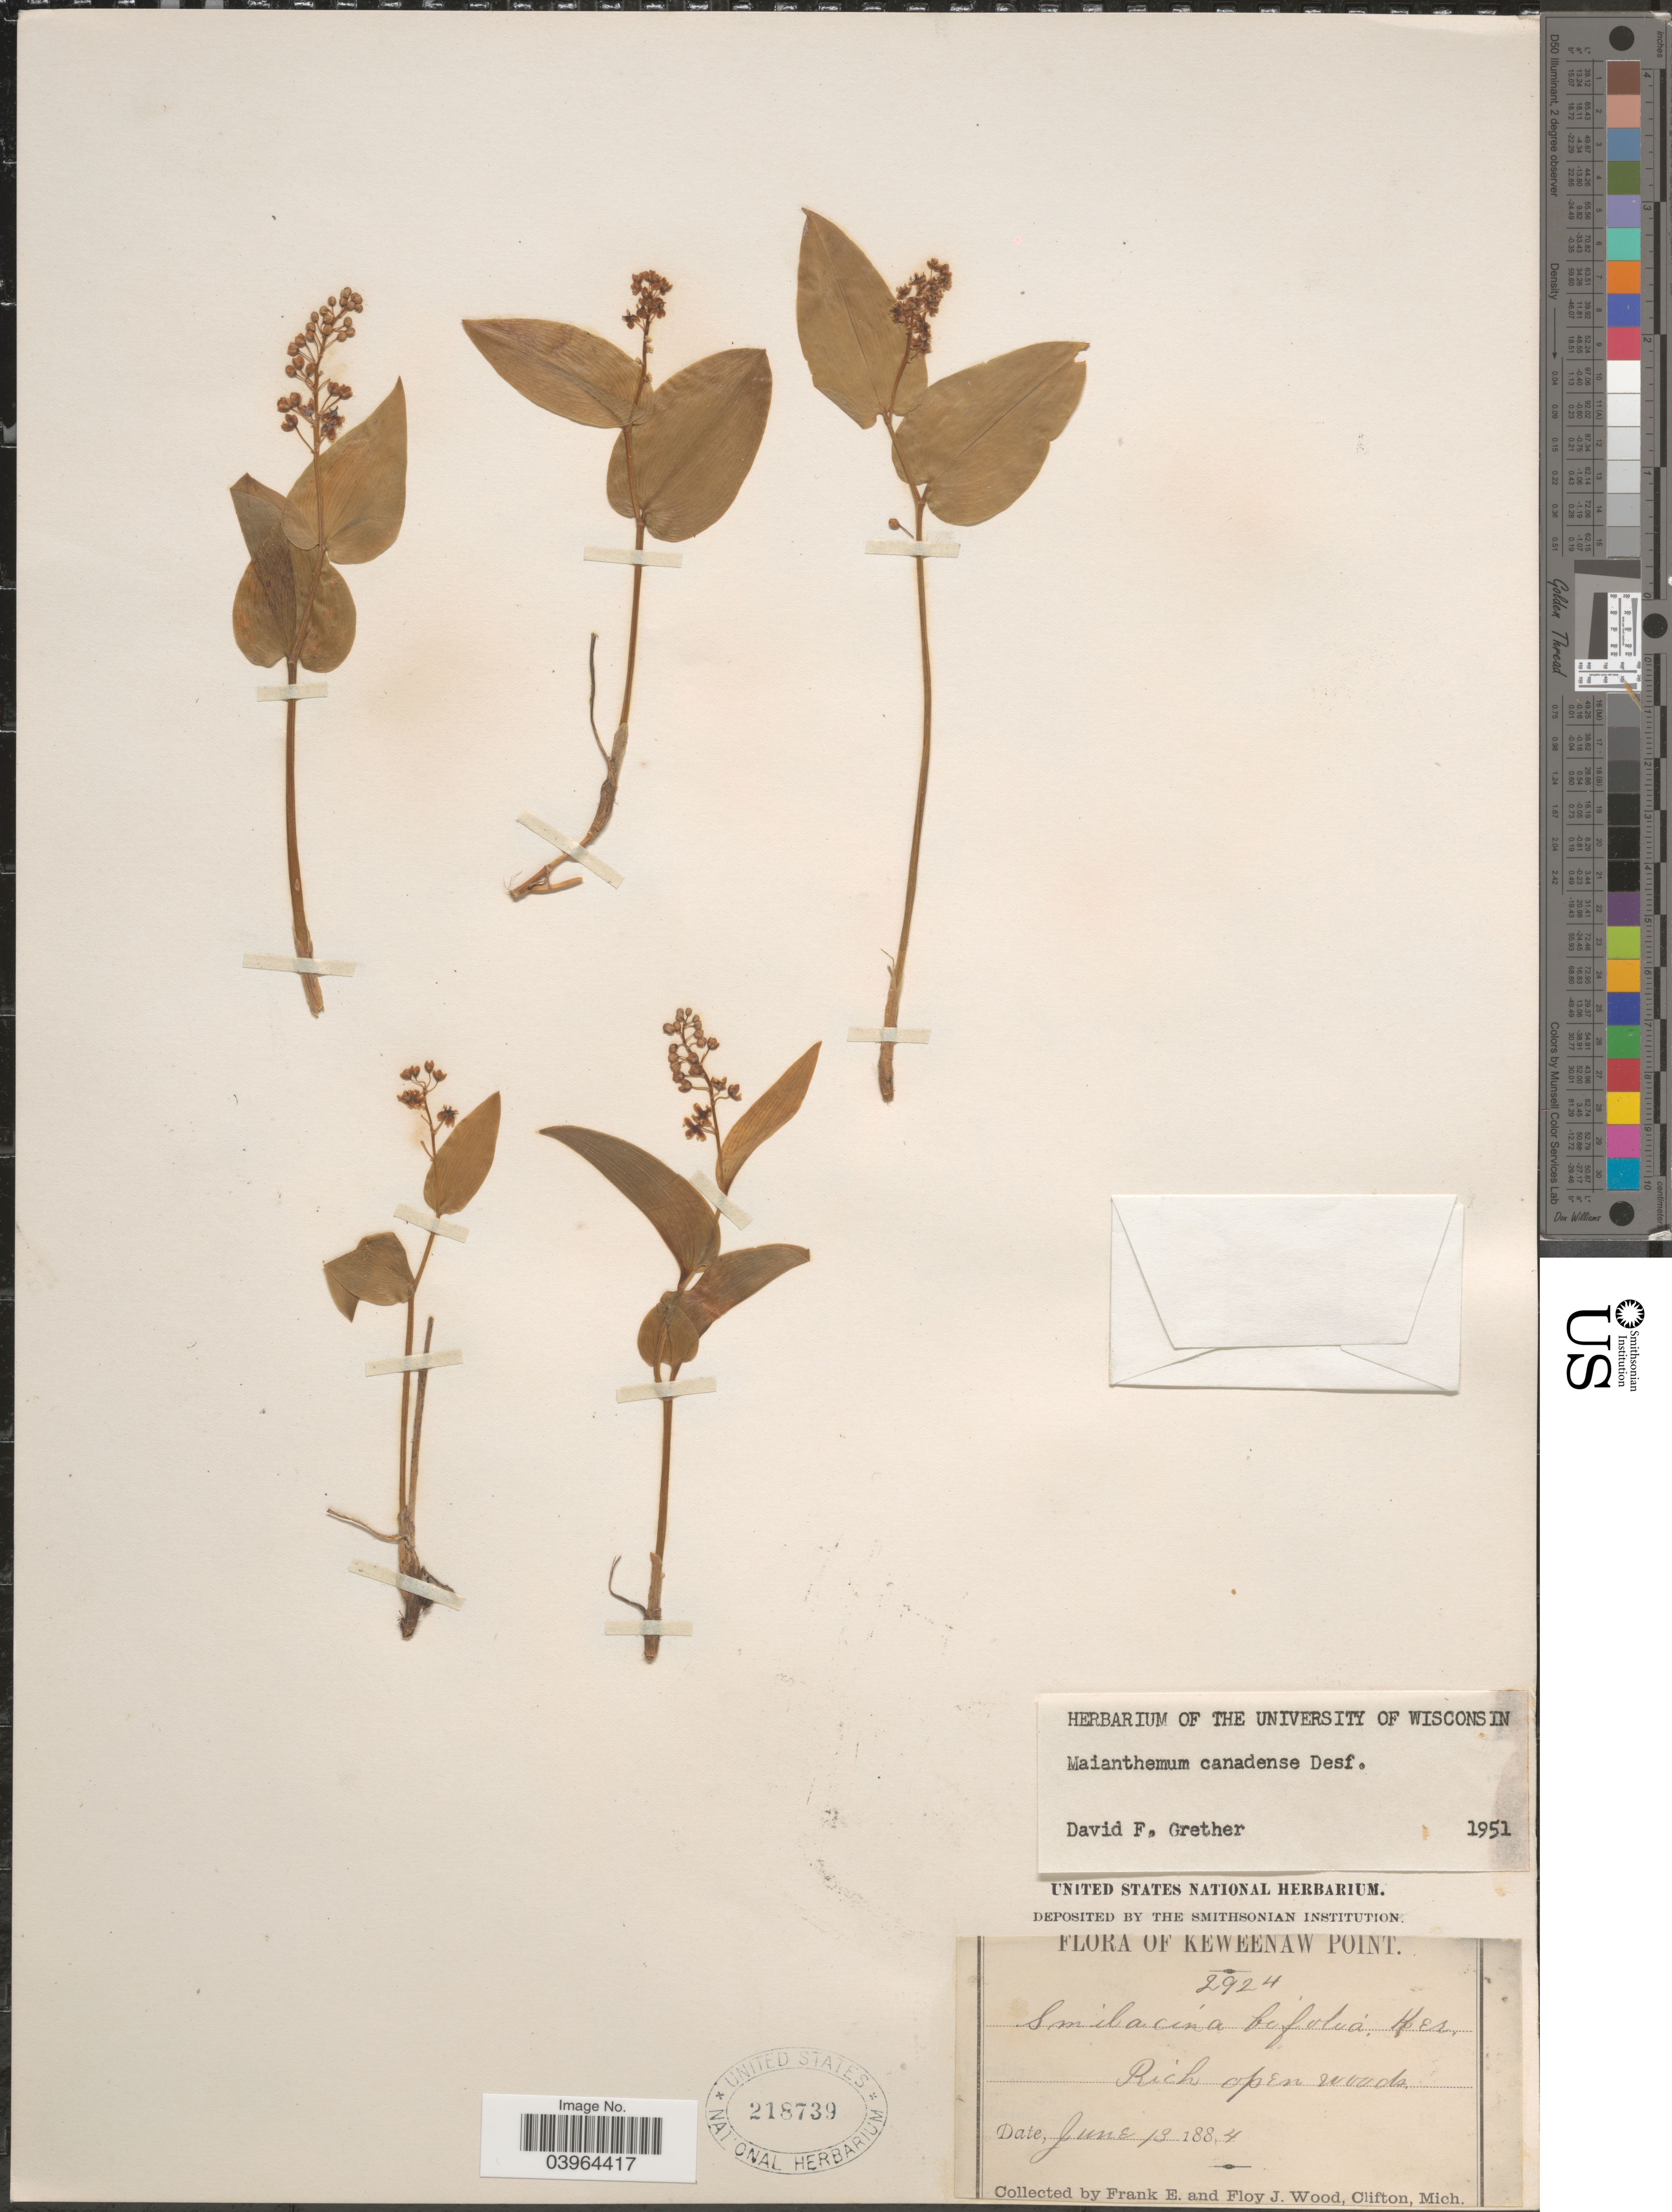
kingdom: Plantae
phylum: Tracheophyta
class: Liliopsida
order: Asparagales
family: Asparagaceae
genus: Maianthemum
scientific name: Maianthemum canadense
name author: Desf.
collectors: F. Wood & F. Wood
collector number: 2924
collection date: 1884-06-13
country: United States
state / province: Michigan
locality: Keweenaw Point.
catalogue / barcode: US 218739